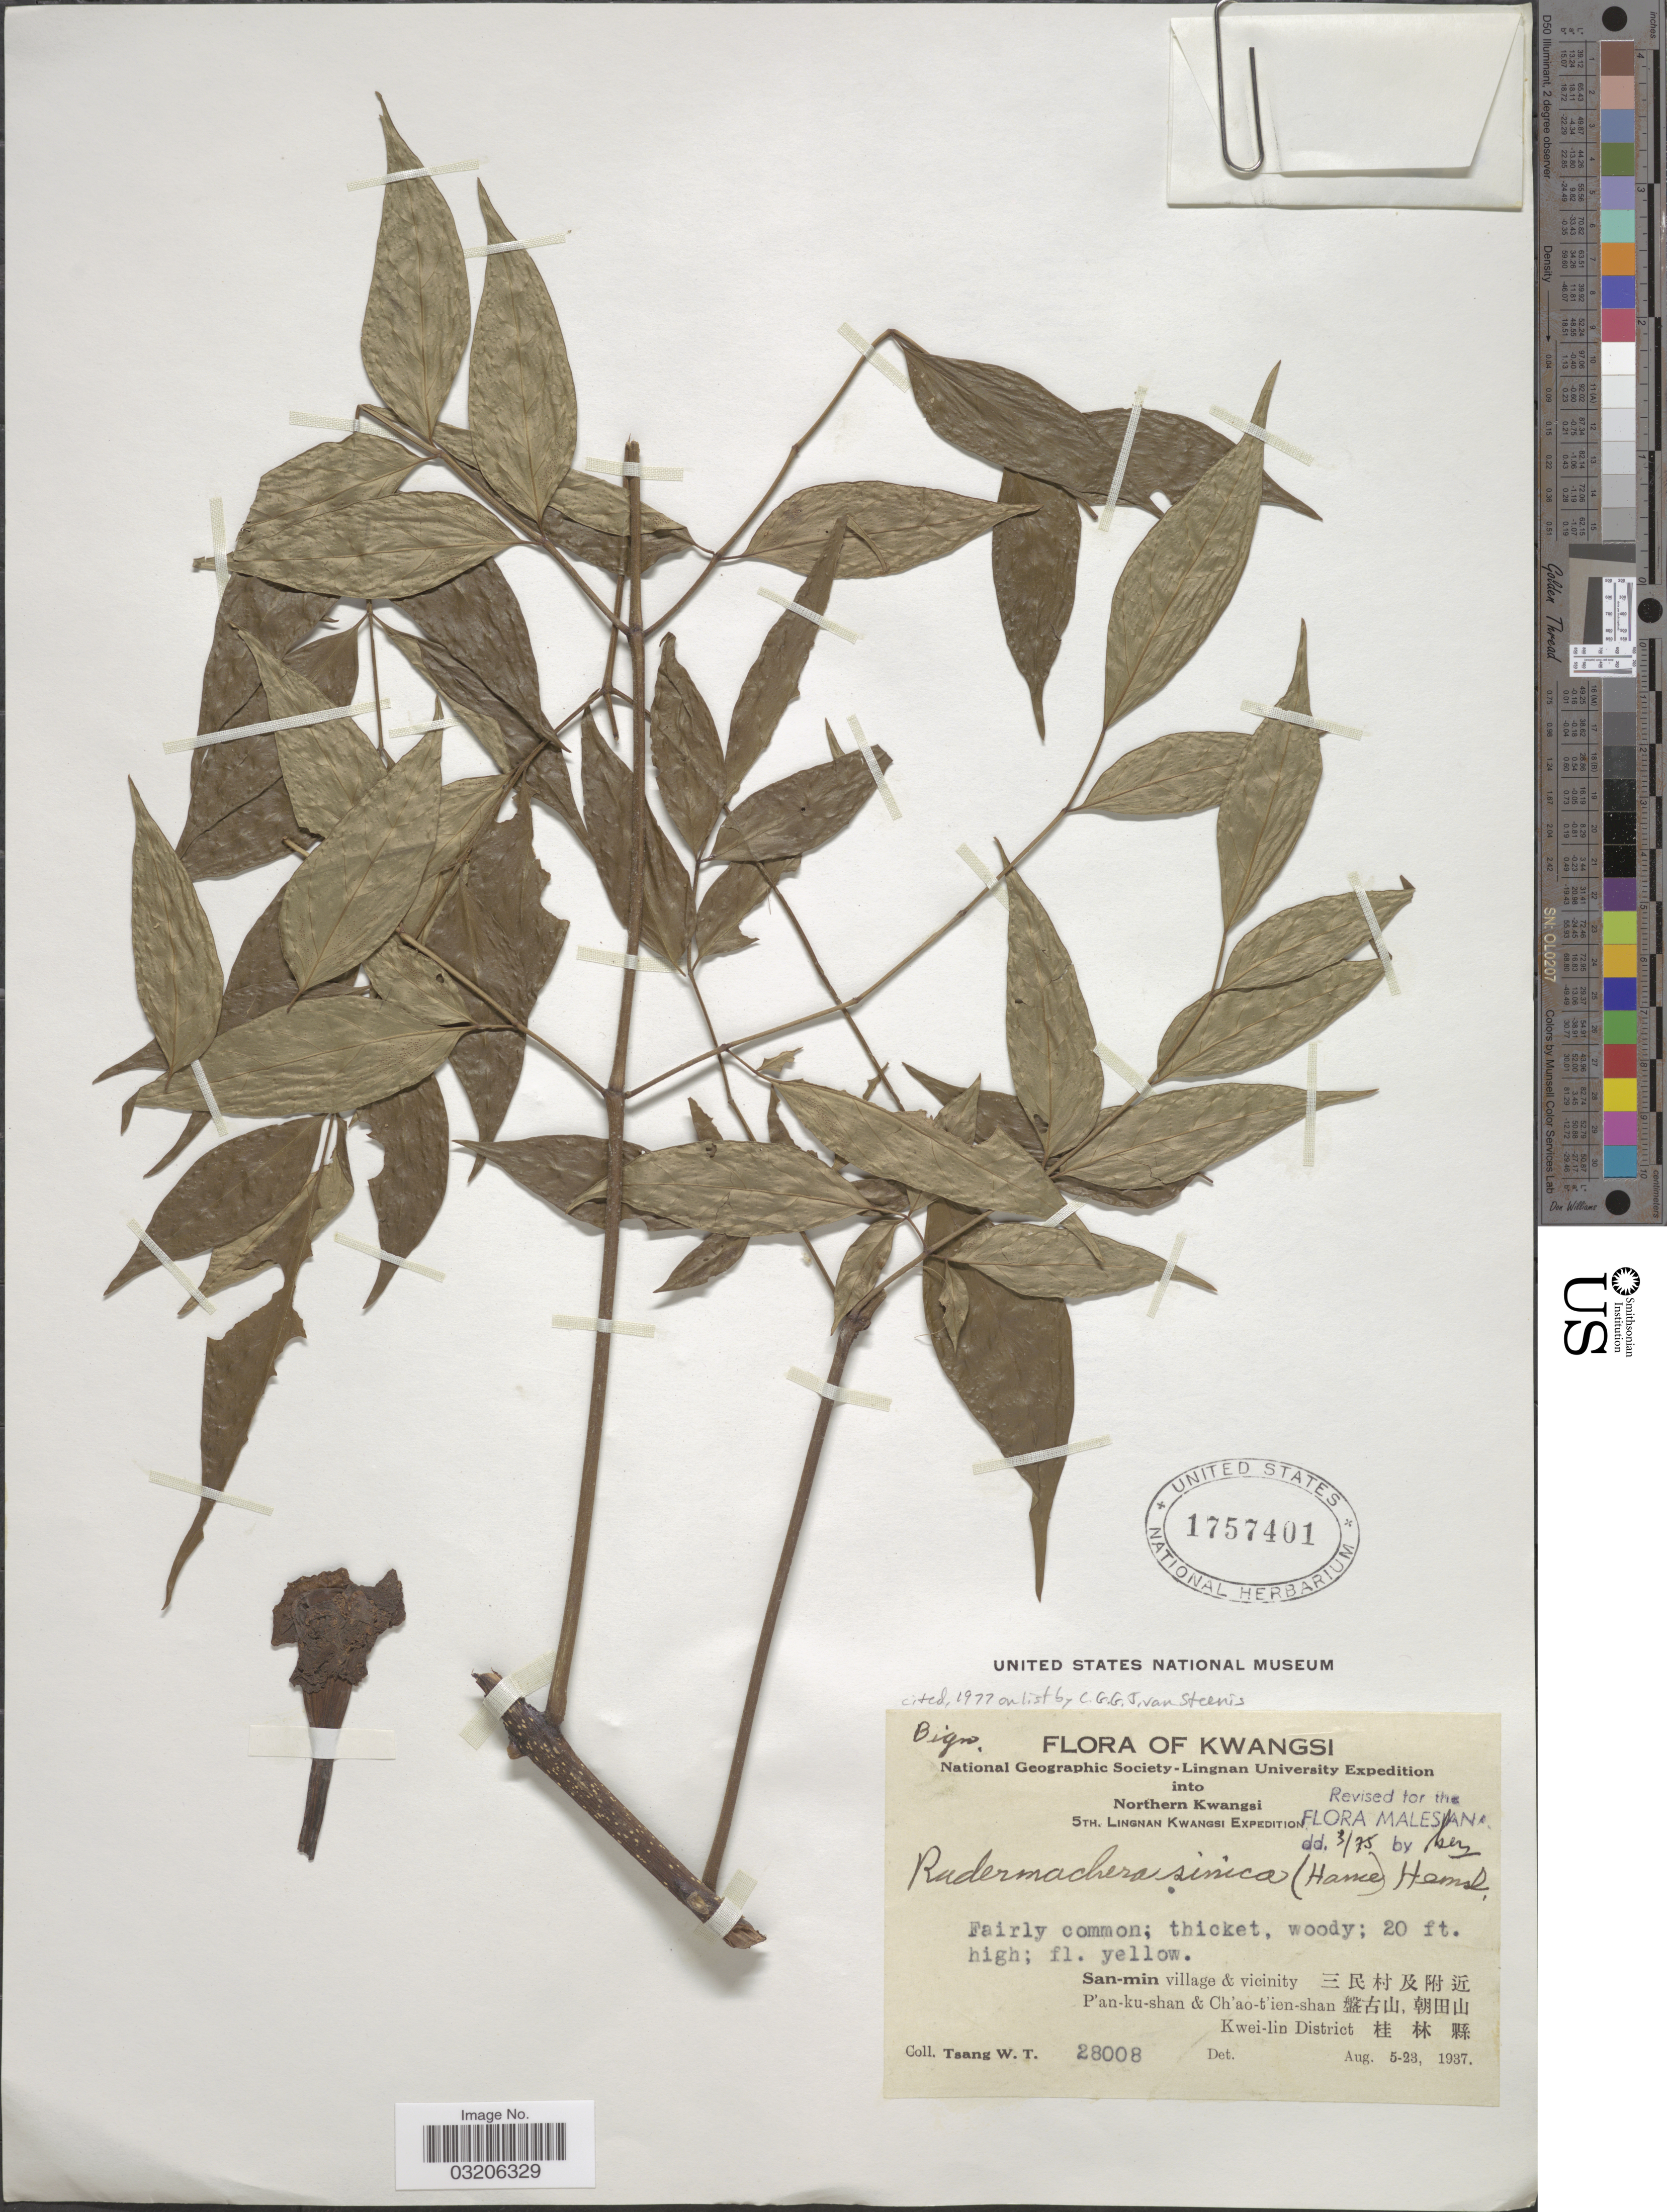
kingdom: Plantae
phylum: Tracheophyta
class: Magnoliopsida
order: Lamiales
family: Bignoniaceae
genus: Radermachera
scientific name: Radermachera sinica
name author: (Hance) Hemsl.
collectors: W. T. Tsang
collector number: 28008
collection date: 1937-08-05/1937-08-23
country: China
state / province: Guangxi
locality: Kwangsi. Northern Kwangsi. San-min village & vicinity, X. P'an-ku-shan & Ch'ao-t'ien-shan, X. Kwei-lin District, X.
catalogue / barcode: US 1757401